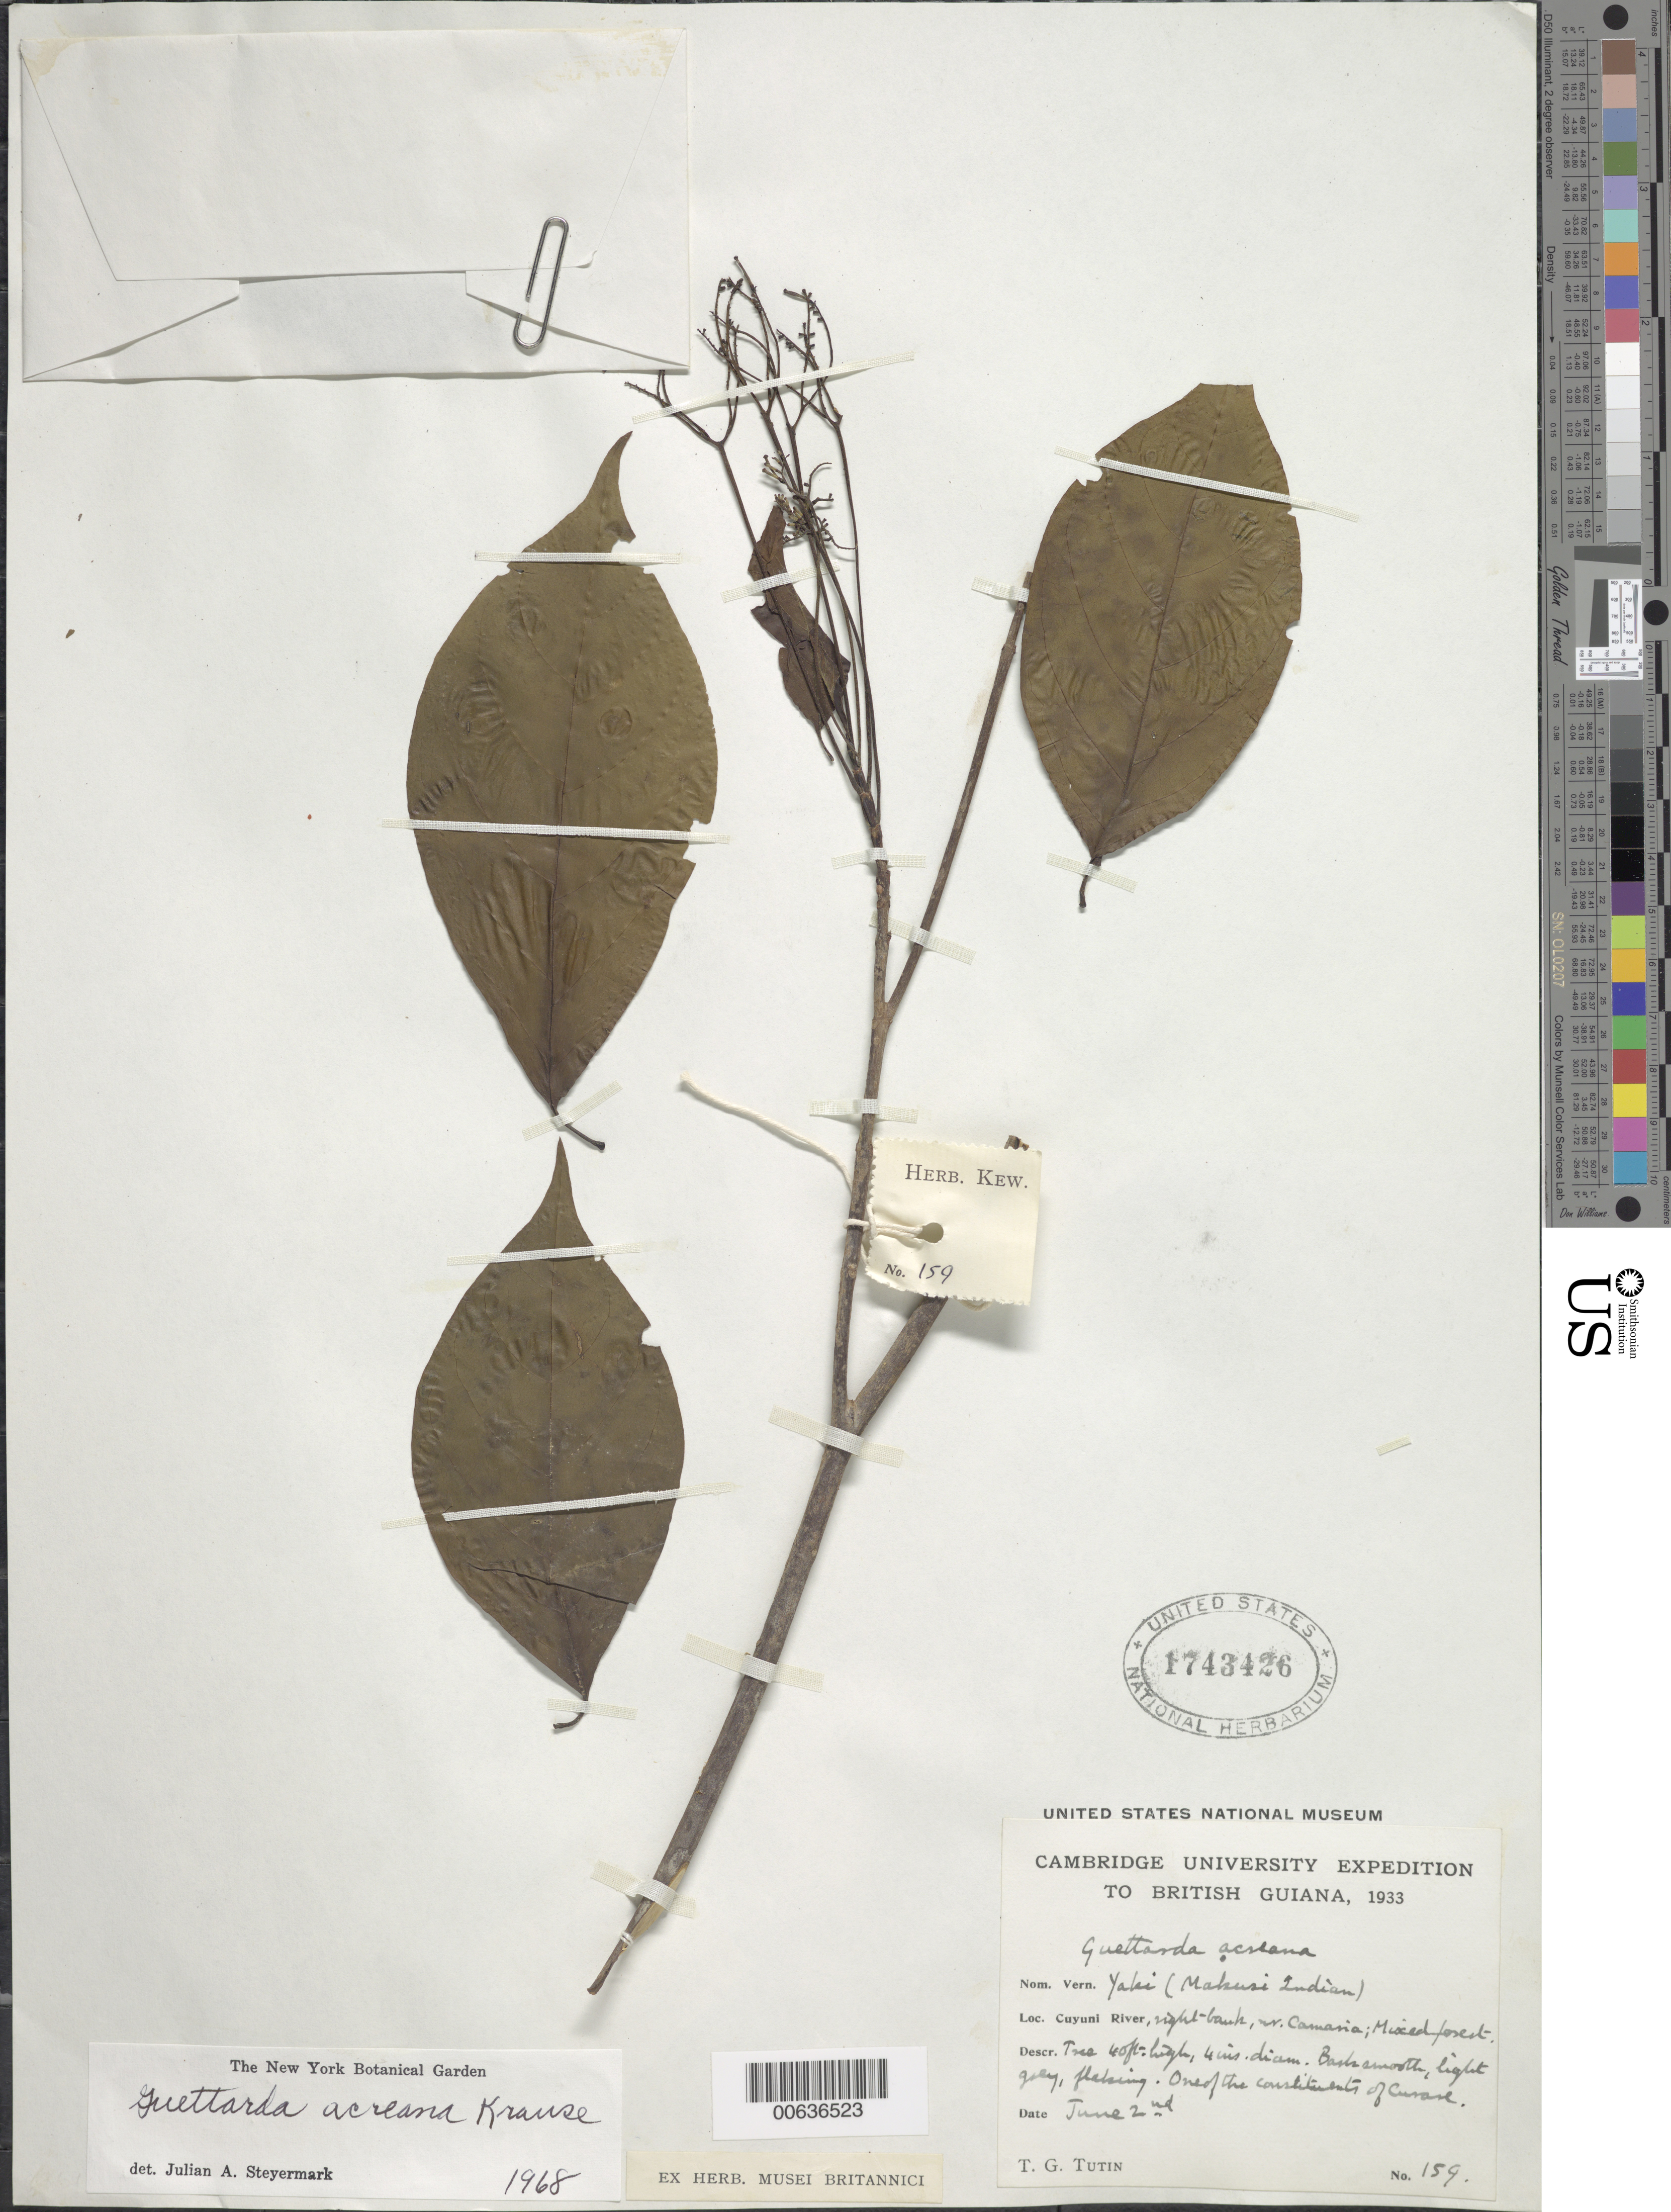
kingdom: Plantae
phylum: Tracheophyta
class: Magnoliopsida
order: Gentianales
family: Rubiaceae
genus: Guettarda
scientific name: Guettarda acreana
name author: K. Krause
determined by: Steyermark, Julian A., (VEN)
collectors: T. G. Tutin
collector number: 159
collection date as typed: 2-Jun-33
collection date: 1933-06-02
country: Guyana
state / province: Cuyuni-Mazaruni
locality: Cuyuni R., near Camaria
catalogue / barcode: US 1743426